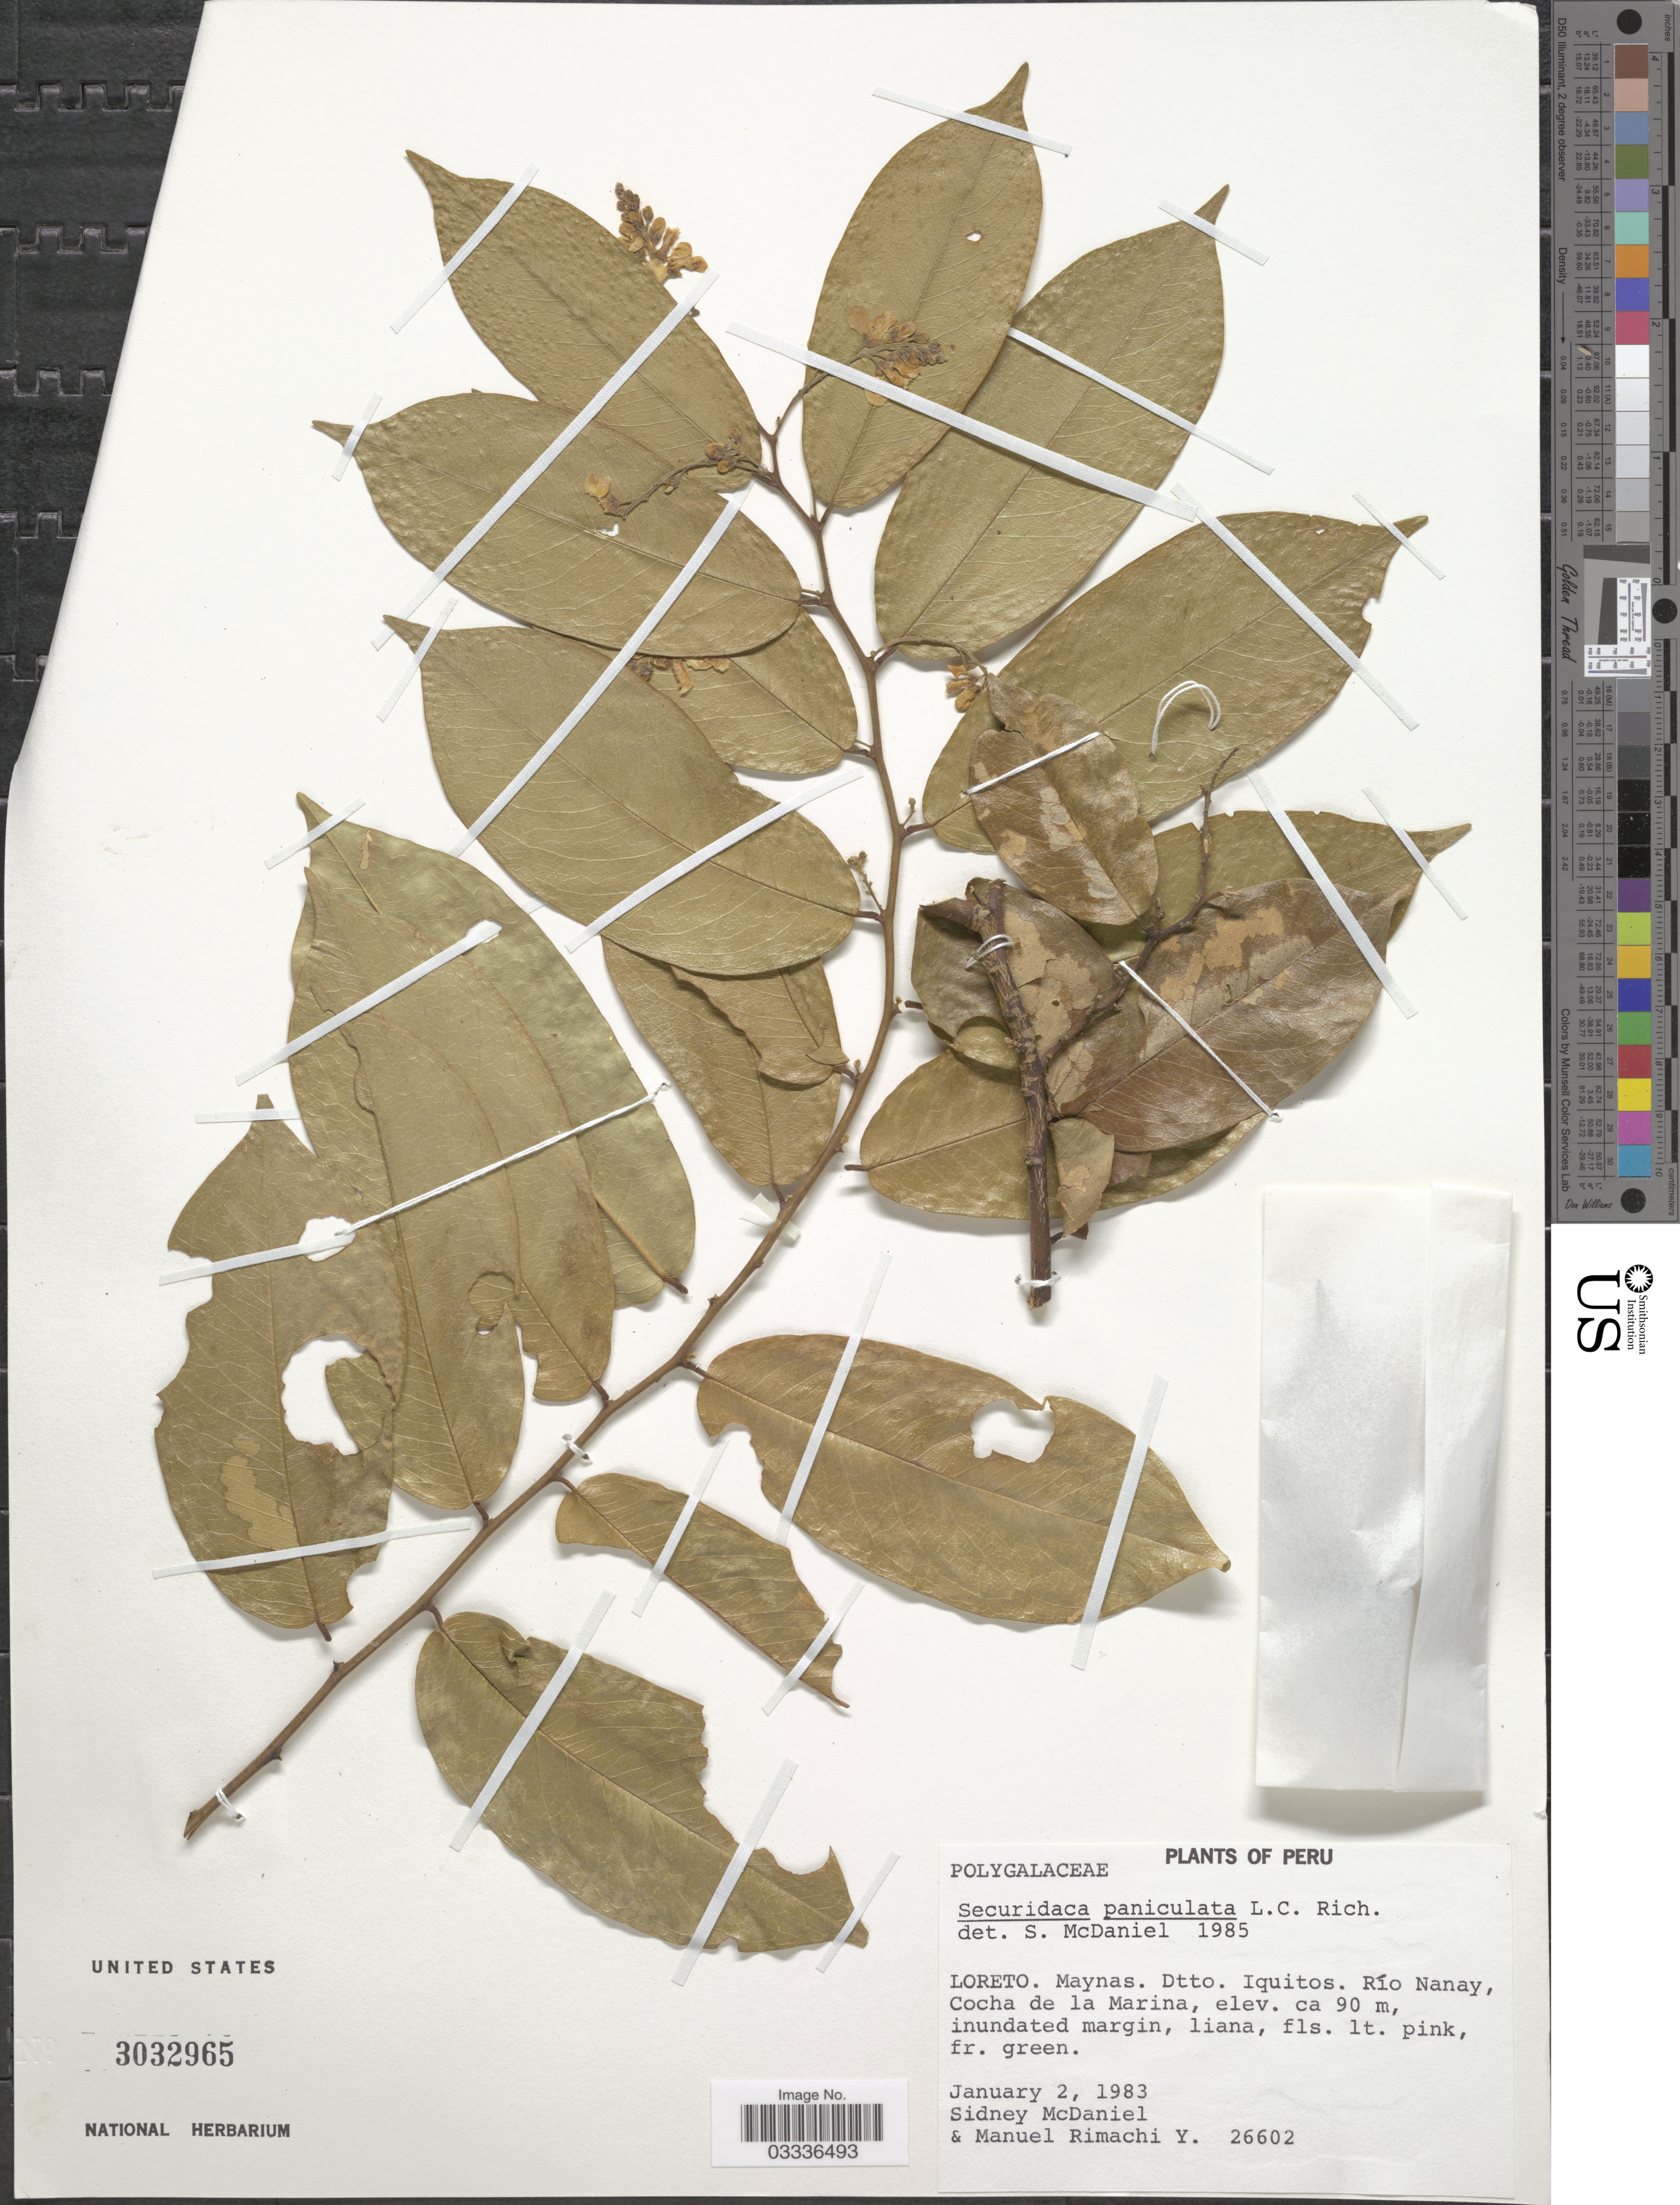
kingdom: Plantae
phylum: Tracheophyta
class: Magnoliopsida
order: Fabales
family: Polygalaceae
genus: Securidaca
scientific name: Securidaca paniculata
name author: Rich.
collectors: S. McDaniel & M. Rimachi Y.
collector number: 26602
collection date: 1983-01-02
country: Peru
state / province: Loreto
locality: Maynas. Dtto. Iquitos. Río Nanay, Cocha de la Marina.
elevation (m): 90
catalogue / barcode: US 3032965